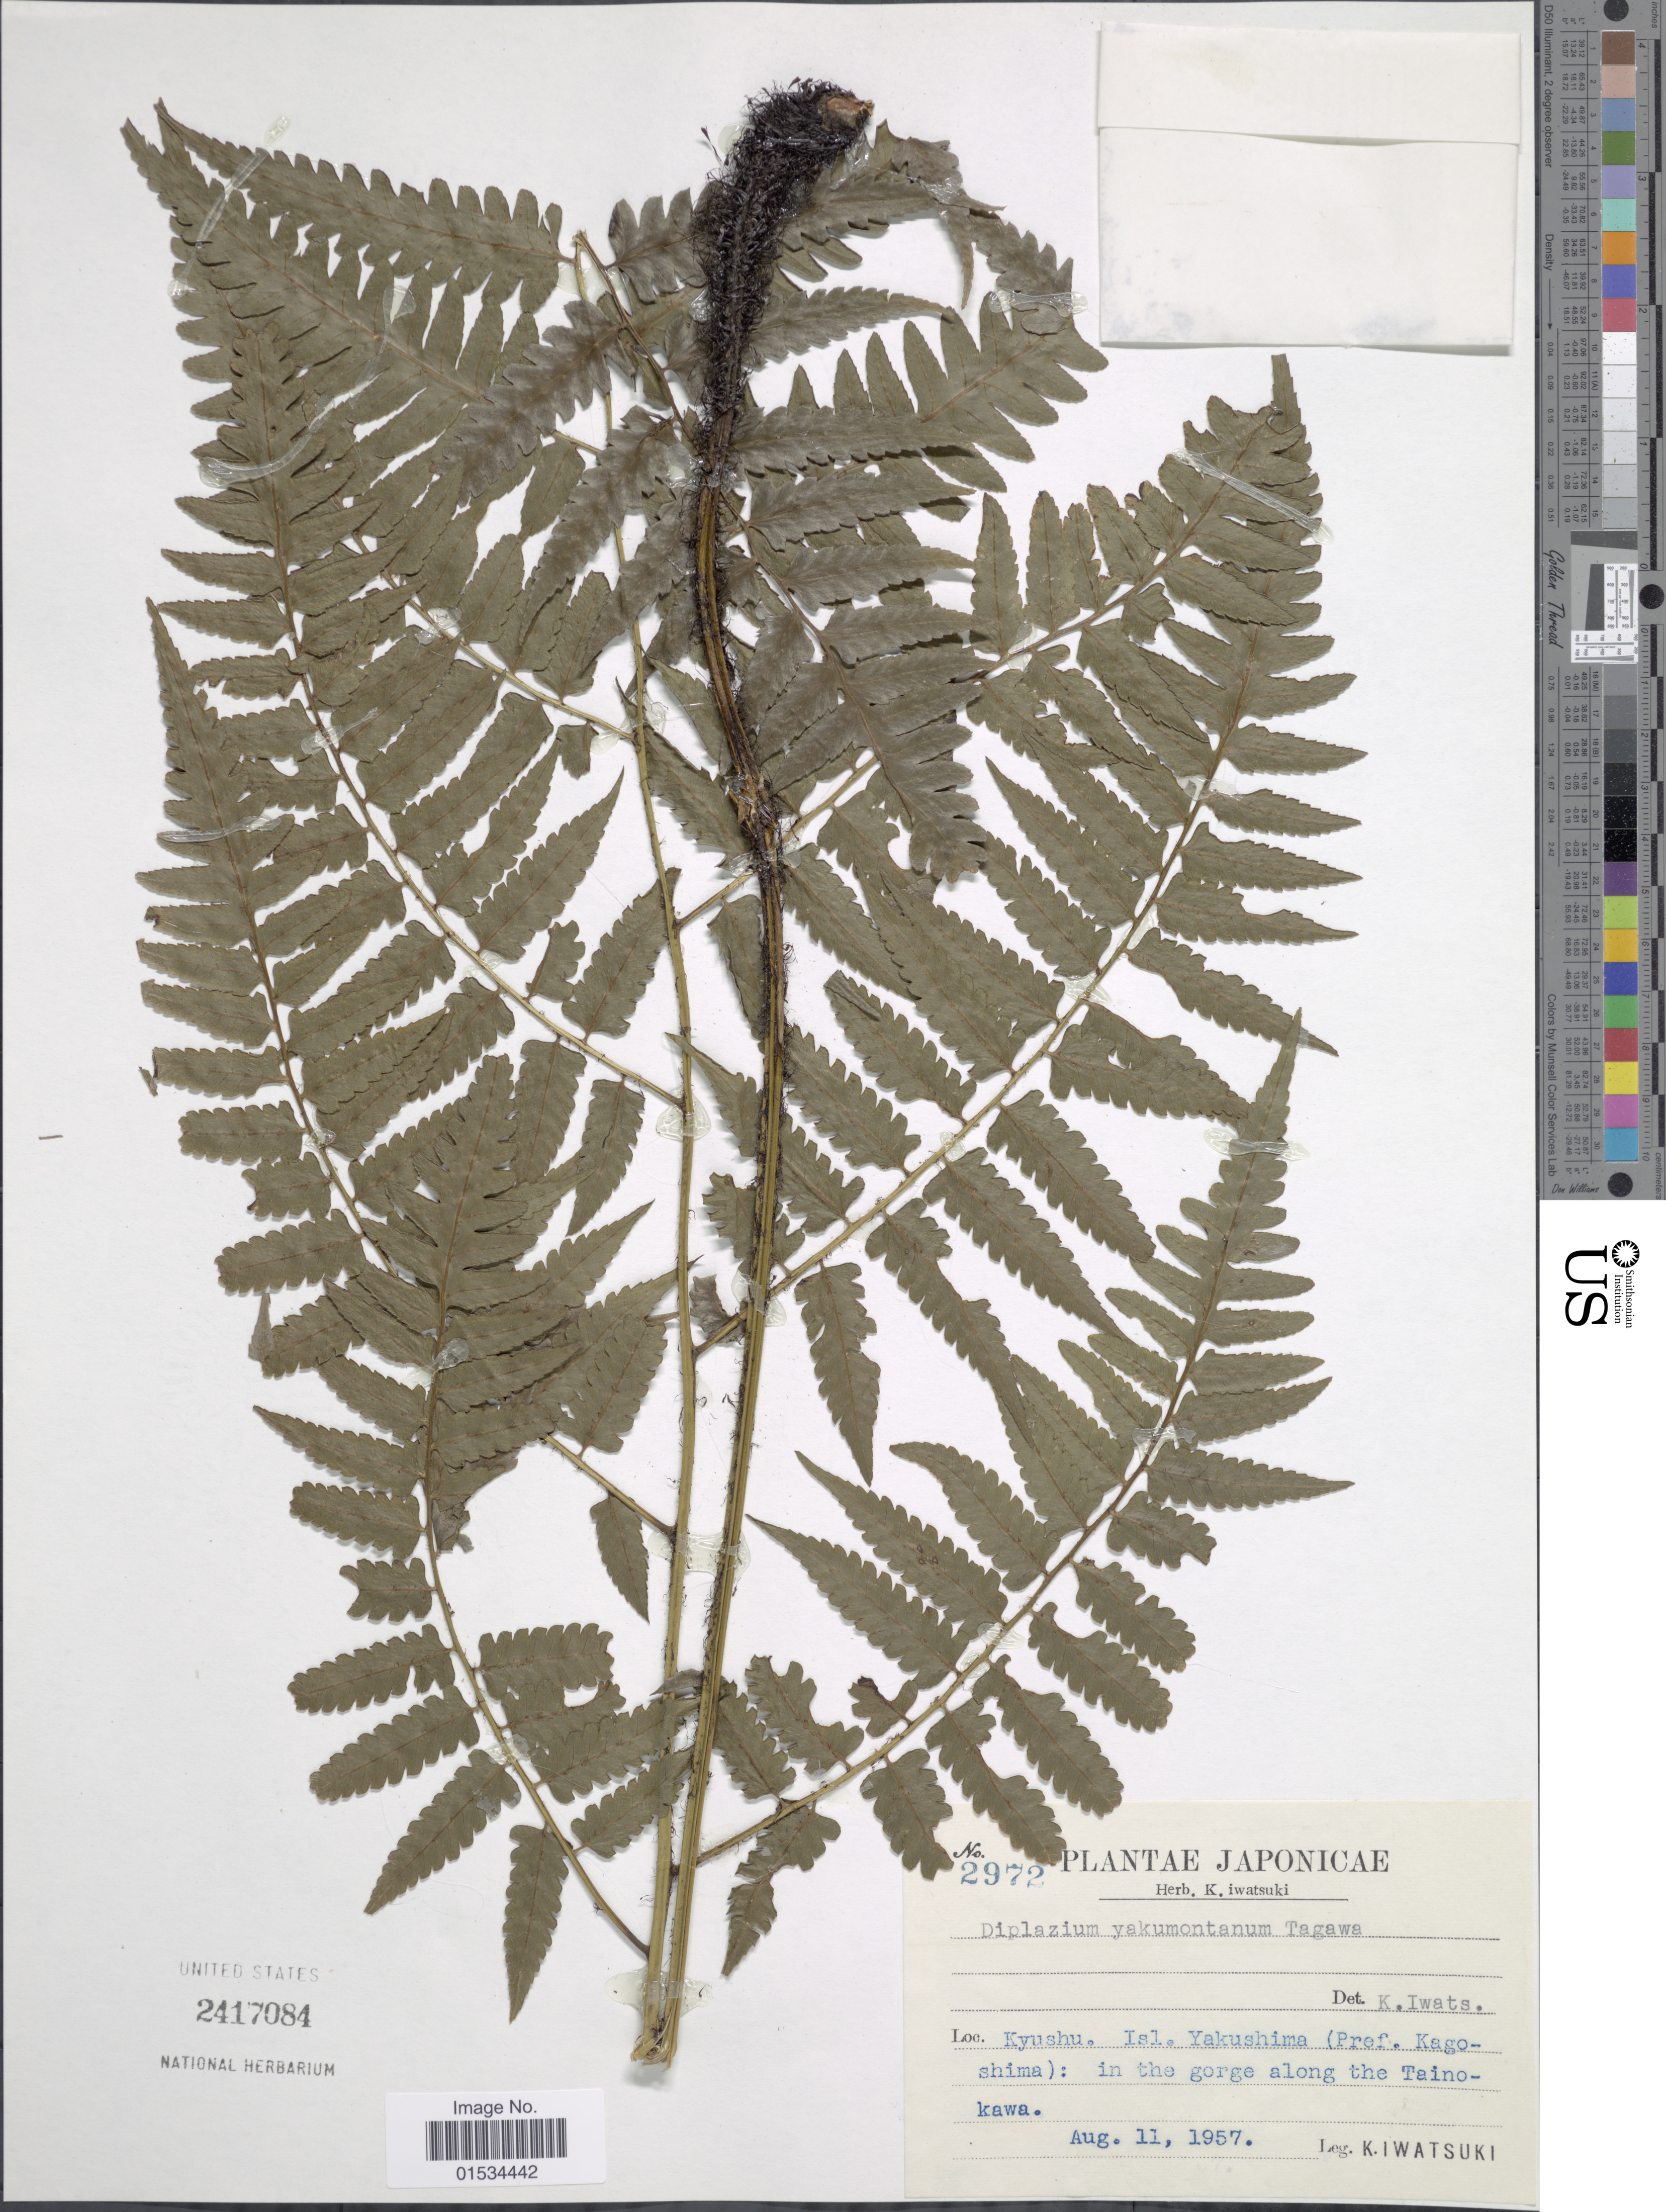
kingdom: Plantae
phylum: Tracheophyta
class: Polypodiopsida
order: Polypodiales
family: Athyriaceae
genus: Diplazium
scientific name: Diplazium yakumontanum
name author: Tagawa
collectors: K. Iwatsuki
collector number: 2972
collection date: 1957-08-11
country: Japan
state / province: Kagosima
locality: Kyushu. Isl. Yakushima: in the gorge along the Tainokawa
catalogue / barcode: US 2417084